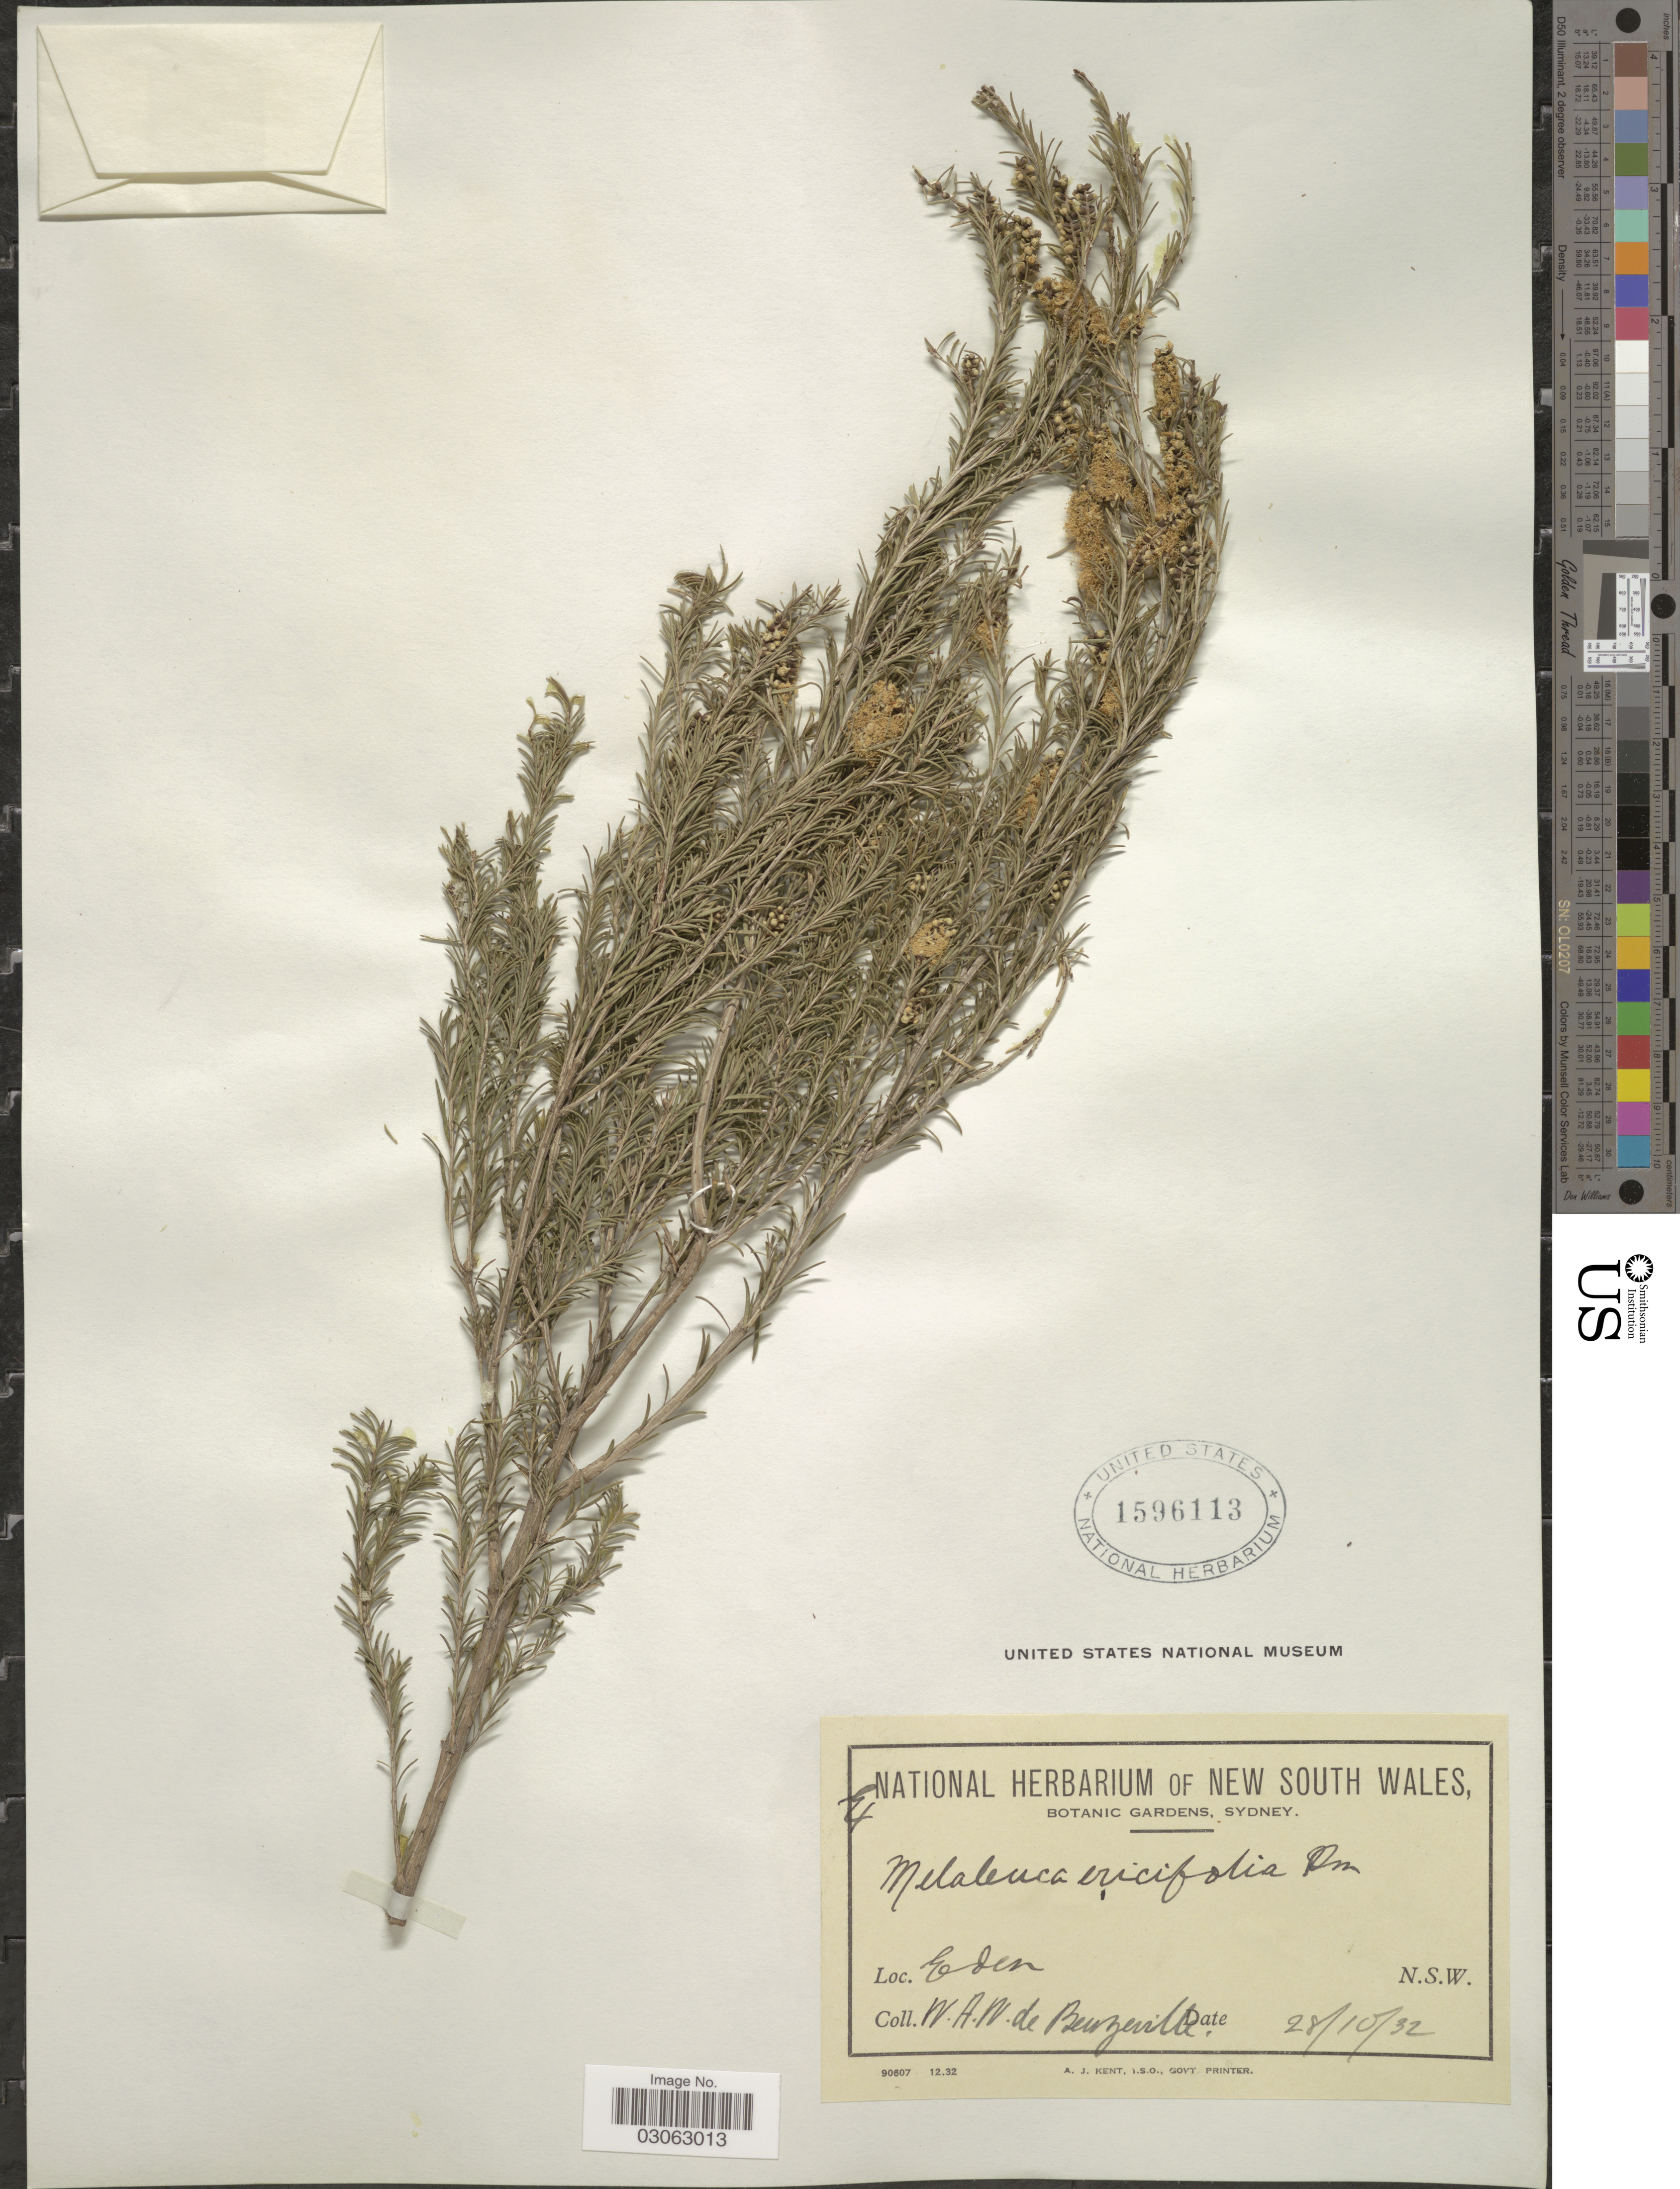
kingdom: Plantae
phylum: Tracheophyta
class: Magnoliopsida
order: Myrtales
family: Myrtaceae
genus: Melaleuca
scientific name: Melaleuca ericifolia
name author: Sm.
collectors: W. Beuzeville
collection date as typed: Transcribed d/m/y: 28/10/32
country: Australia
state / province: New South Wales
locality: Eden. N. S. W.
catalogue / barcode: US 1596113